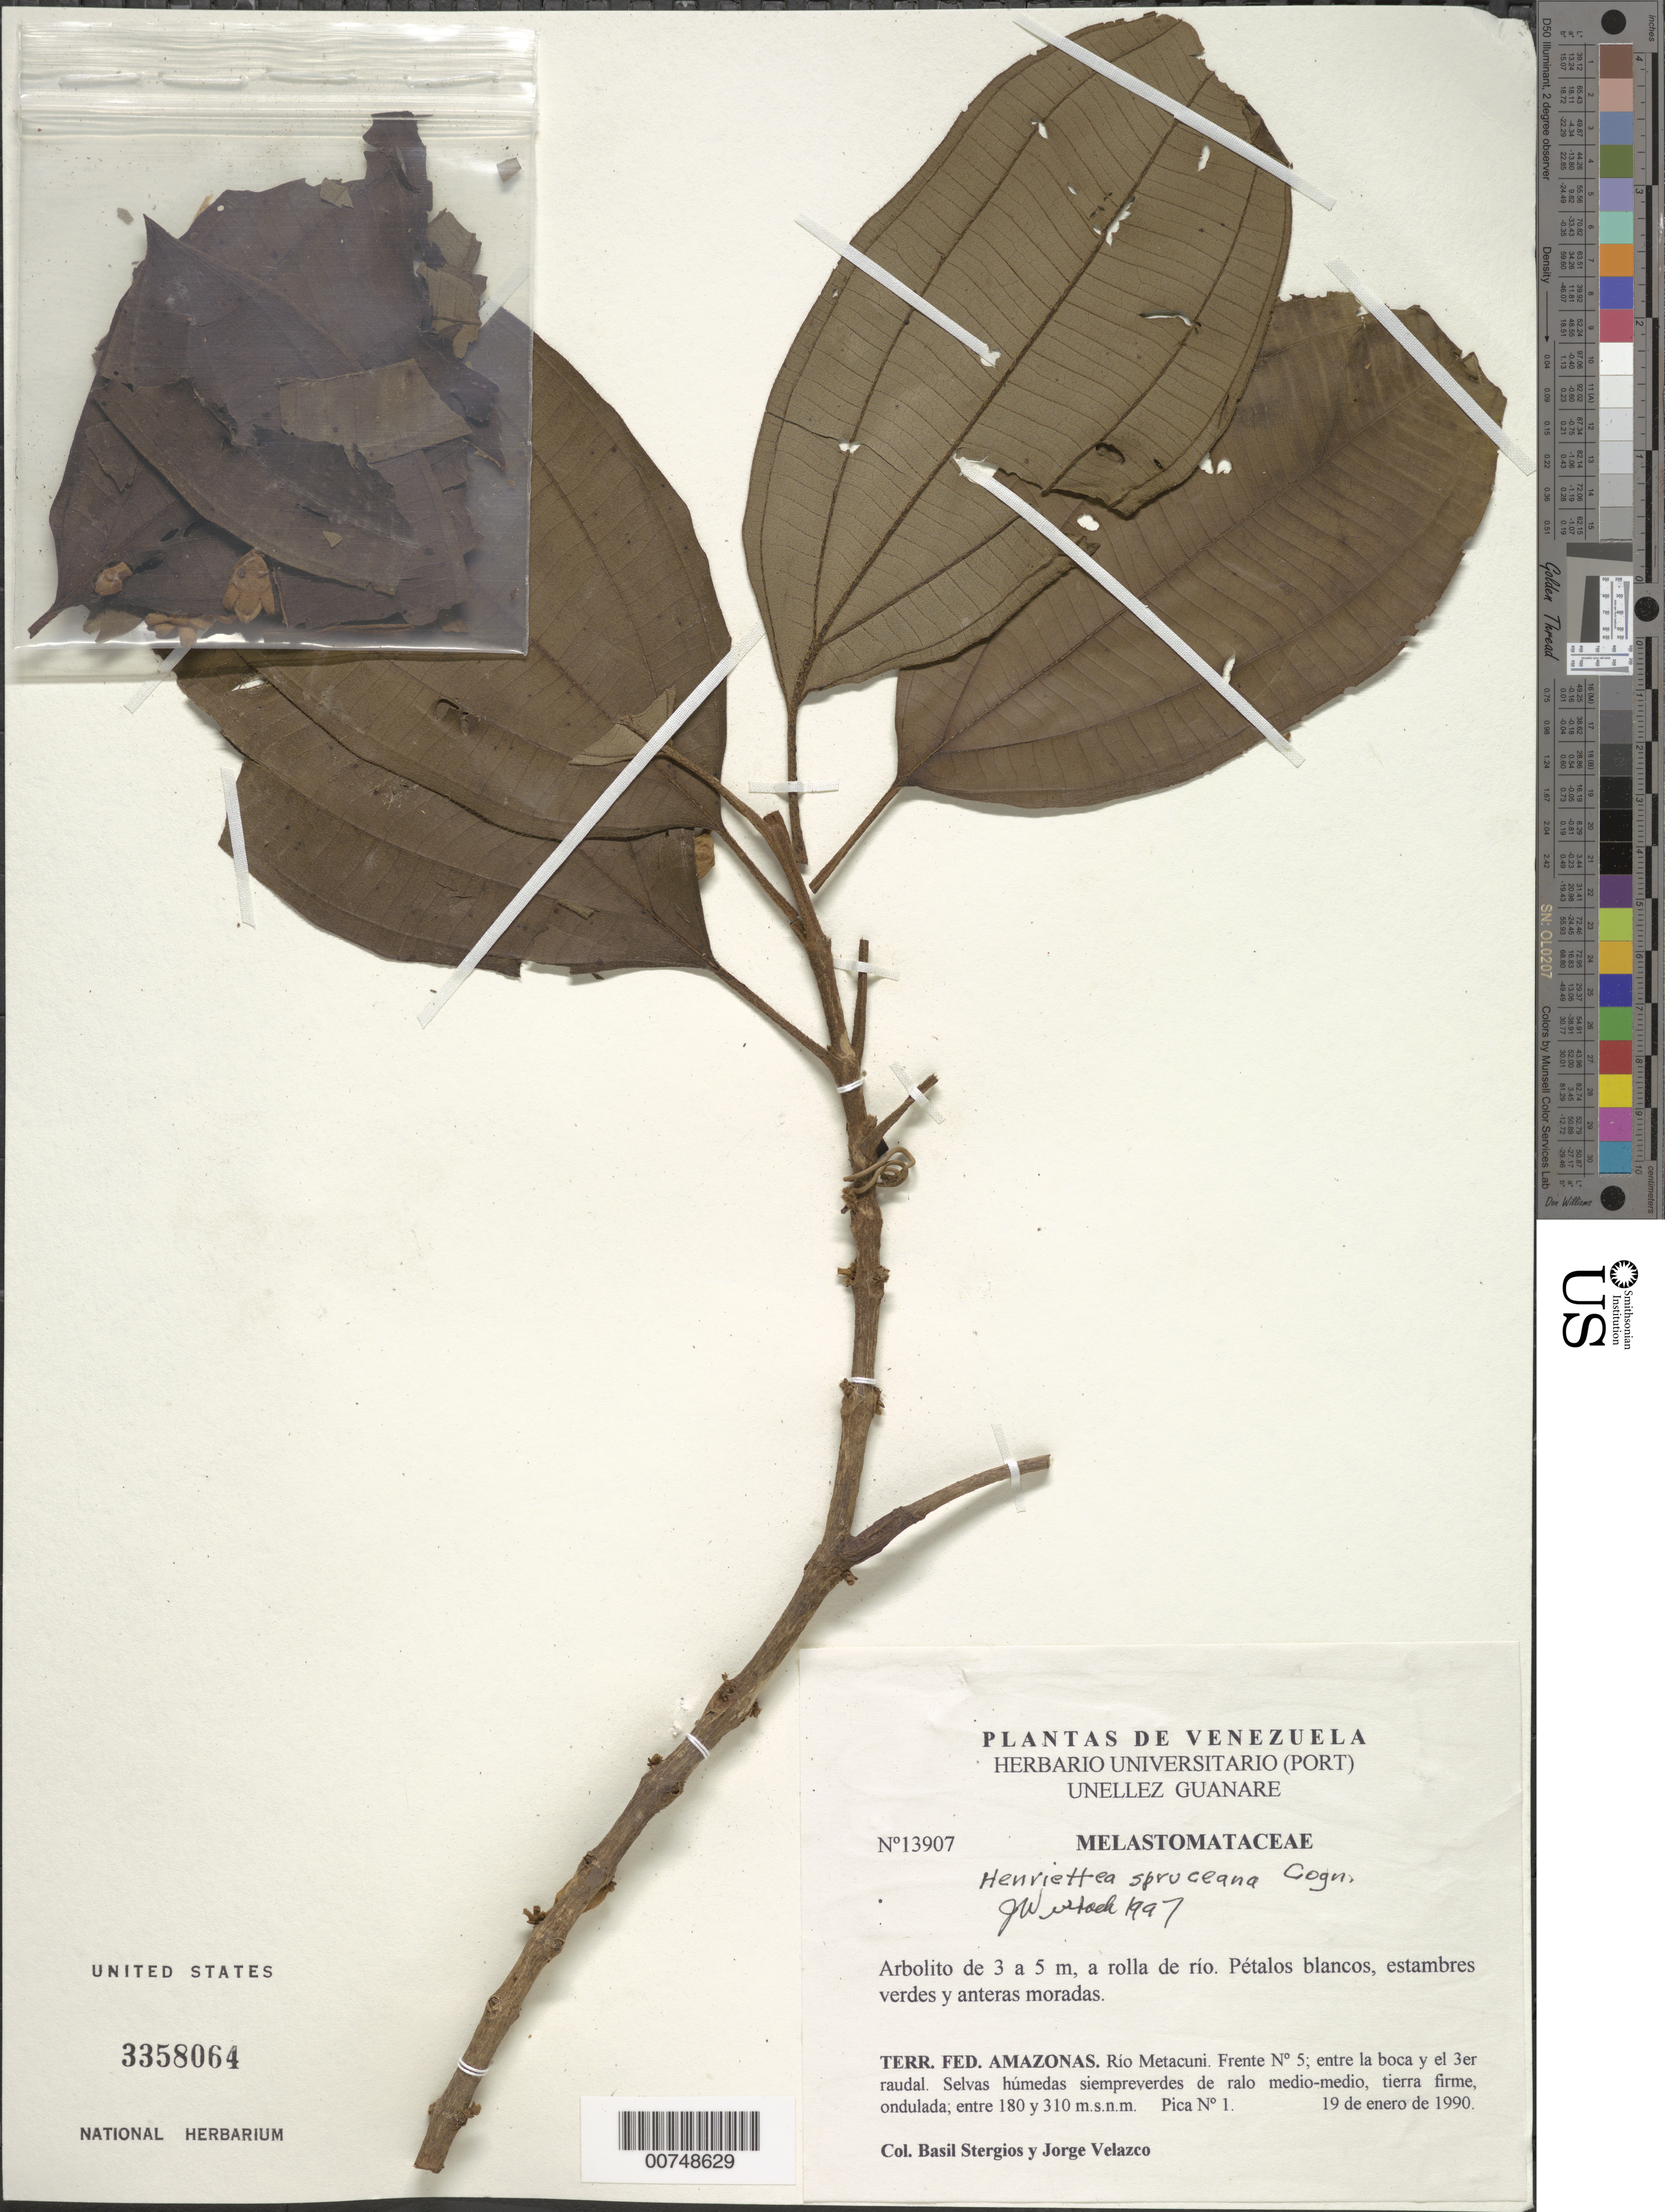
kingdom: Plantae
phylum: Tracheophyta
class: Magnoliopsida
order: Myrtales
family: Melastomataceae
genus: Henriettea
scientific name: Henriettea spruceana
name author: Cogn.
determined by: Wurdack, John J., (US), US (UNITED STATES)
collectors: B. G. Stergios & J. Velazco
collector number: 13907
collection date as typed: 19-Jan-90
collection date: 1990-01-19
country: Venezuela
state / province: Amazonas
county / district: Alto Orinoco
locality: Río Metacuni, Frente No. 5, entre la boca y el 3er raudal; pica N°1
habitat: Rolla de río; tierra firme, selvas húmedas siempre-verdes de ralo medio-medio, ondulada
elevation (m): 180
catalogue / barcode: US 3358064